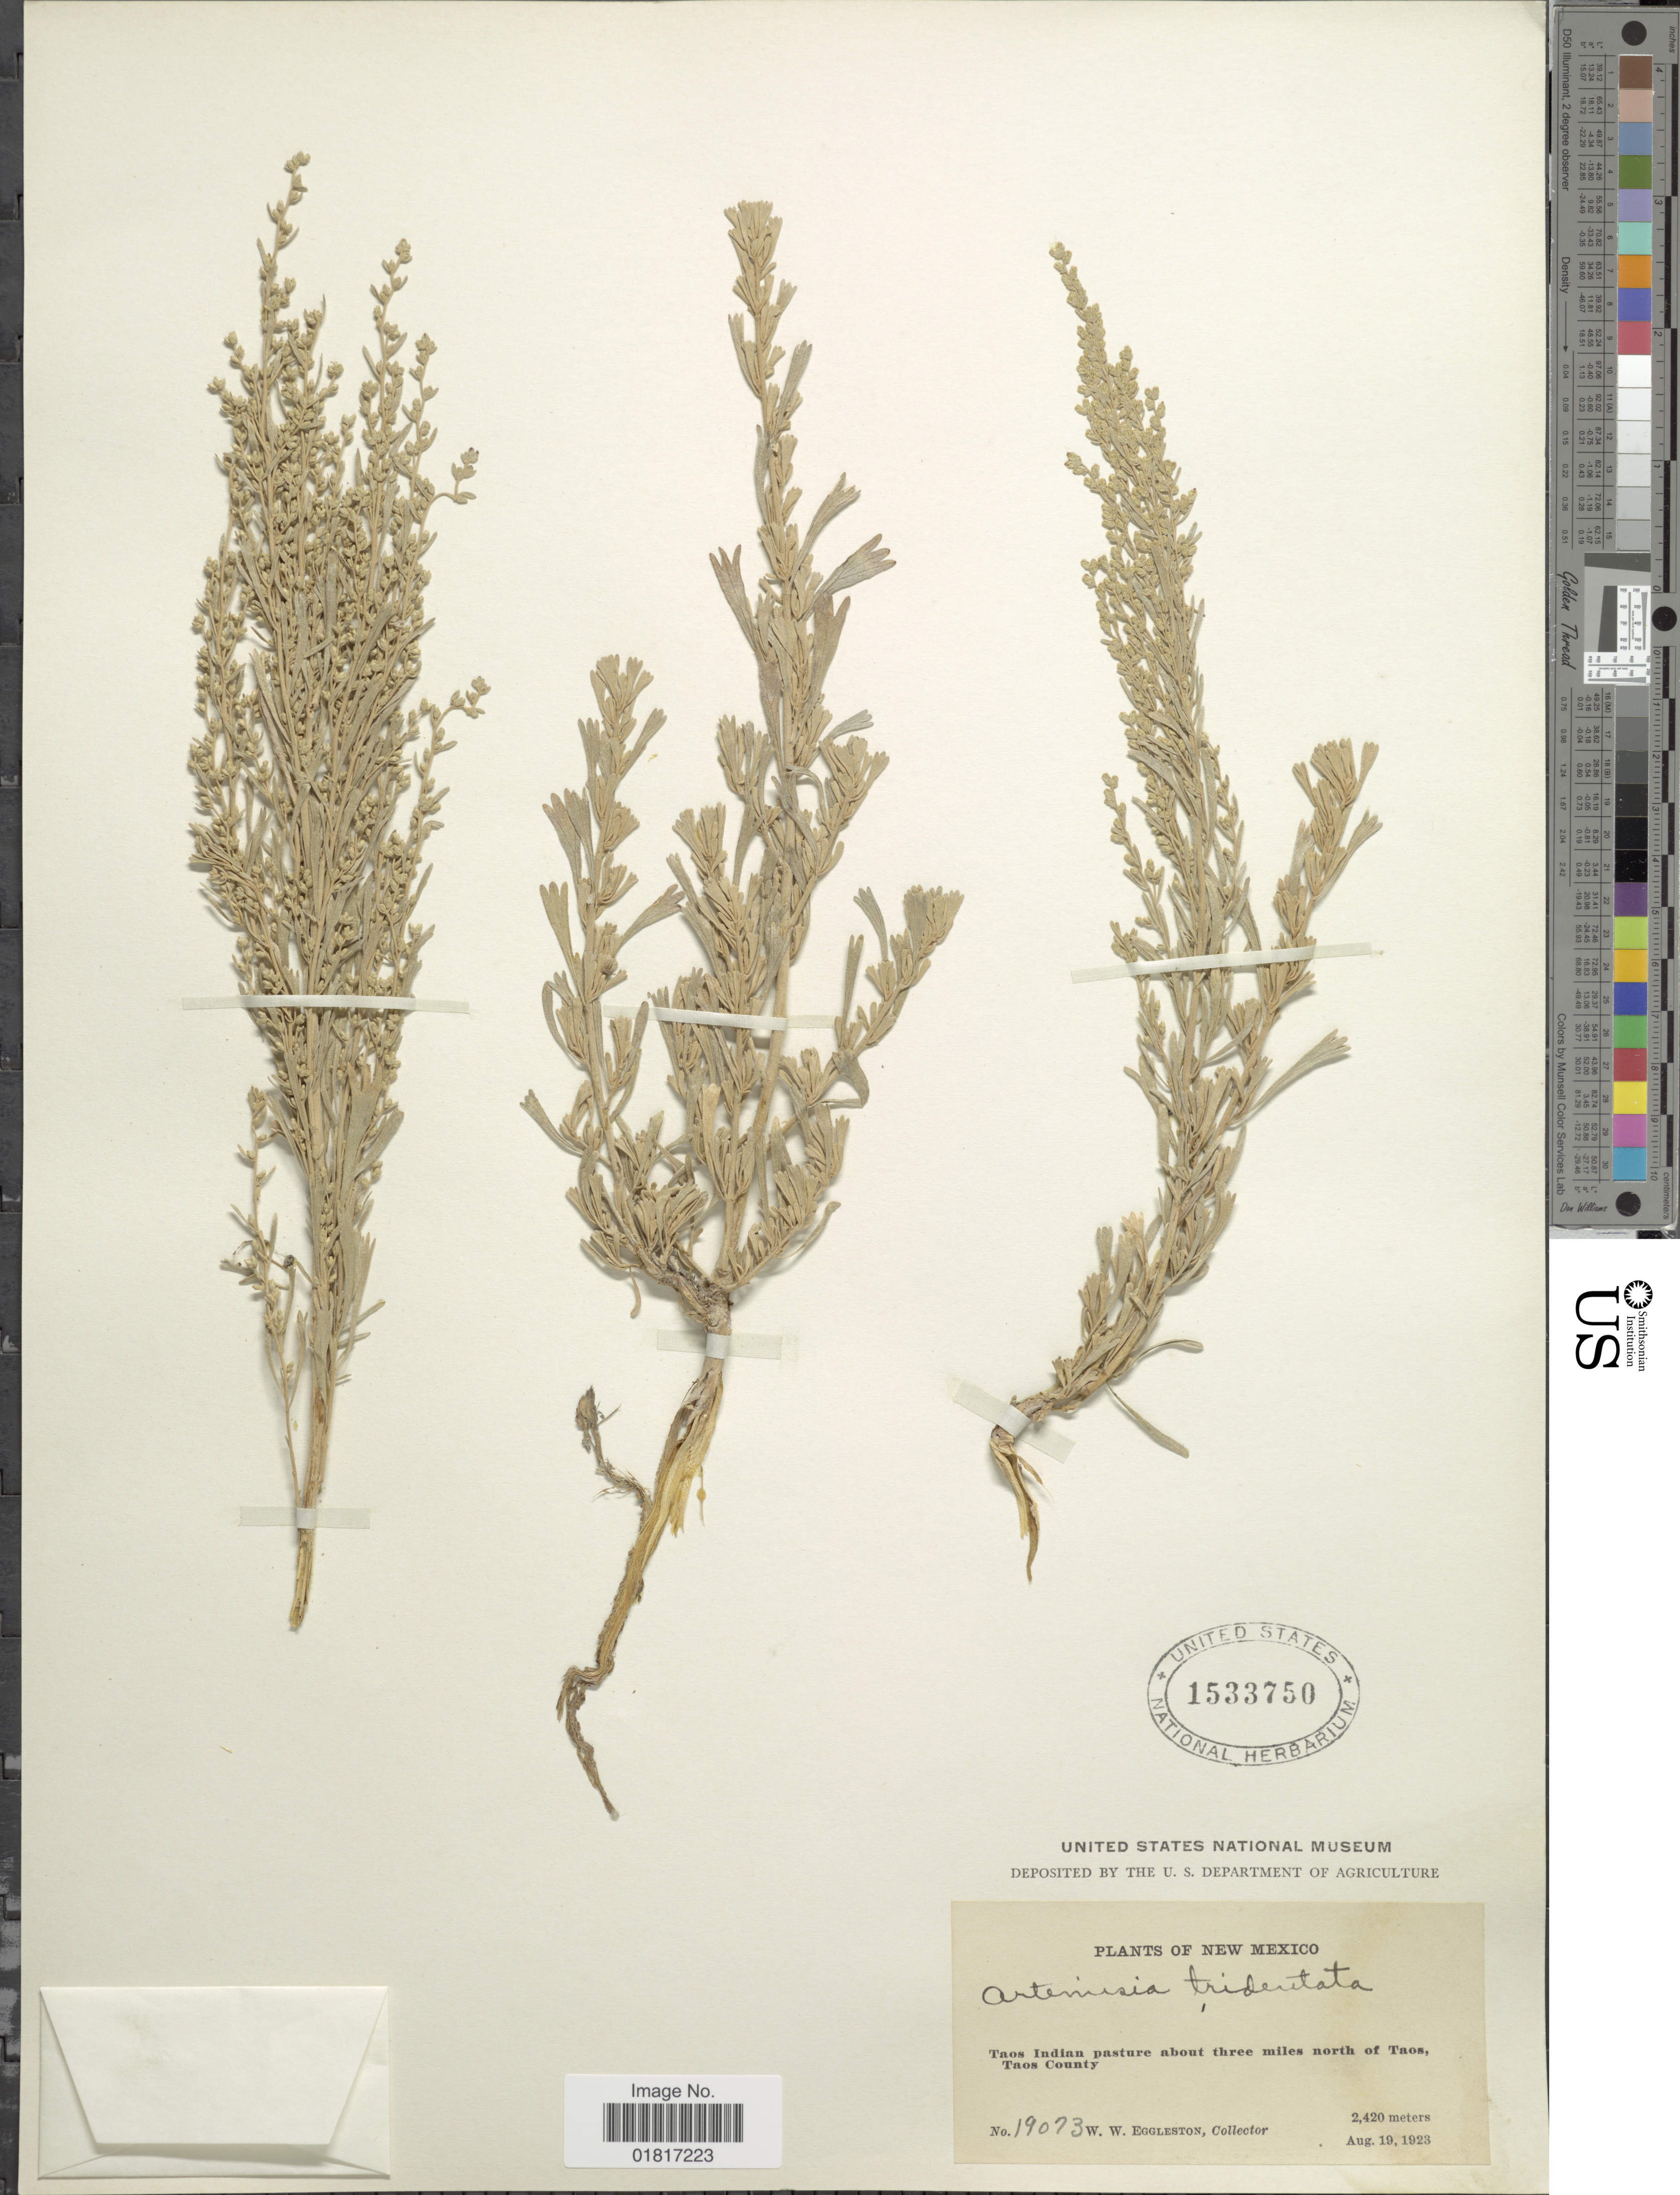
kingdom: Plantae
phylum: Tracheophyta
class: Magnoliopsida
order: Asterales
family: Asteraceae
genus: Artemisia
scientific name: Artemisia tridentata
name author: Nutt.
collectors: W. W. Eggleston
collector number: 19073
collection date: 1923-08-19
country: United States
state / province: New Mexico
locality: Taos Indian pasture about three miles north of Taos, Taos County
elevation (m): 2420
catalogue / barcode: US 1533750